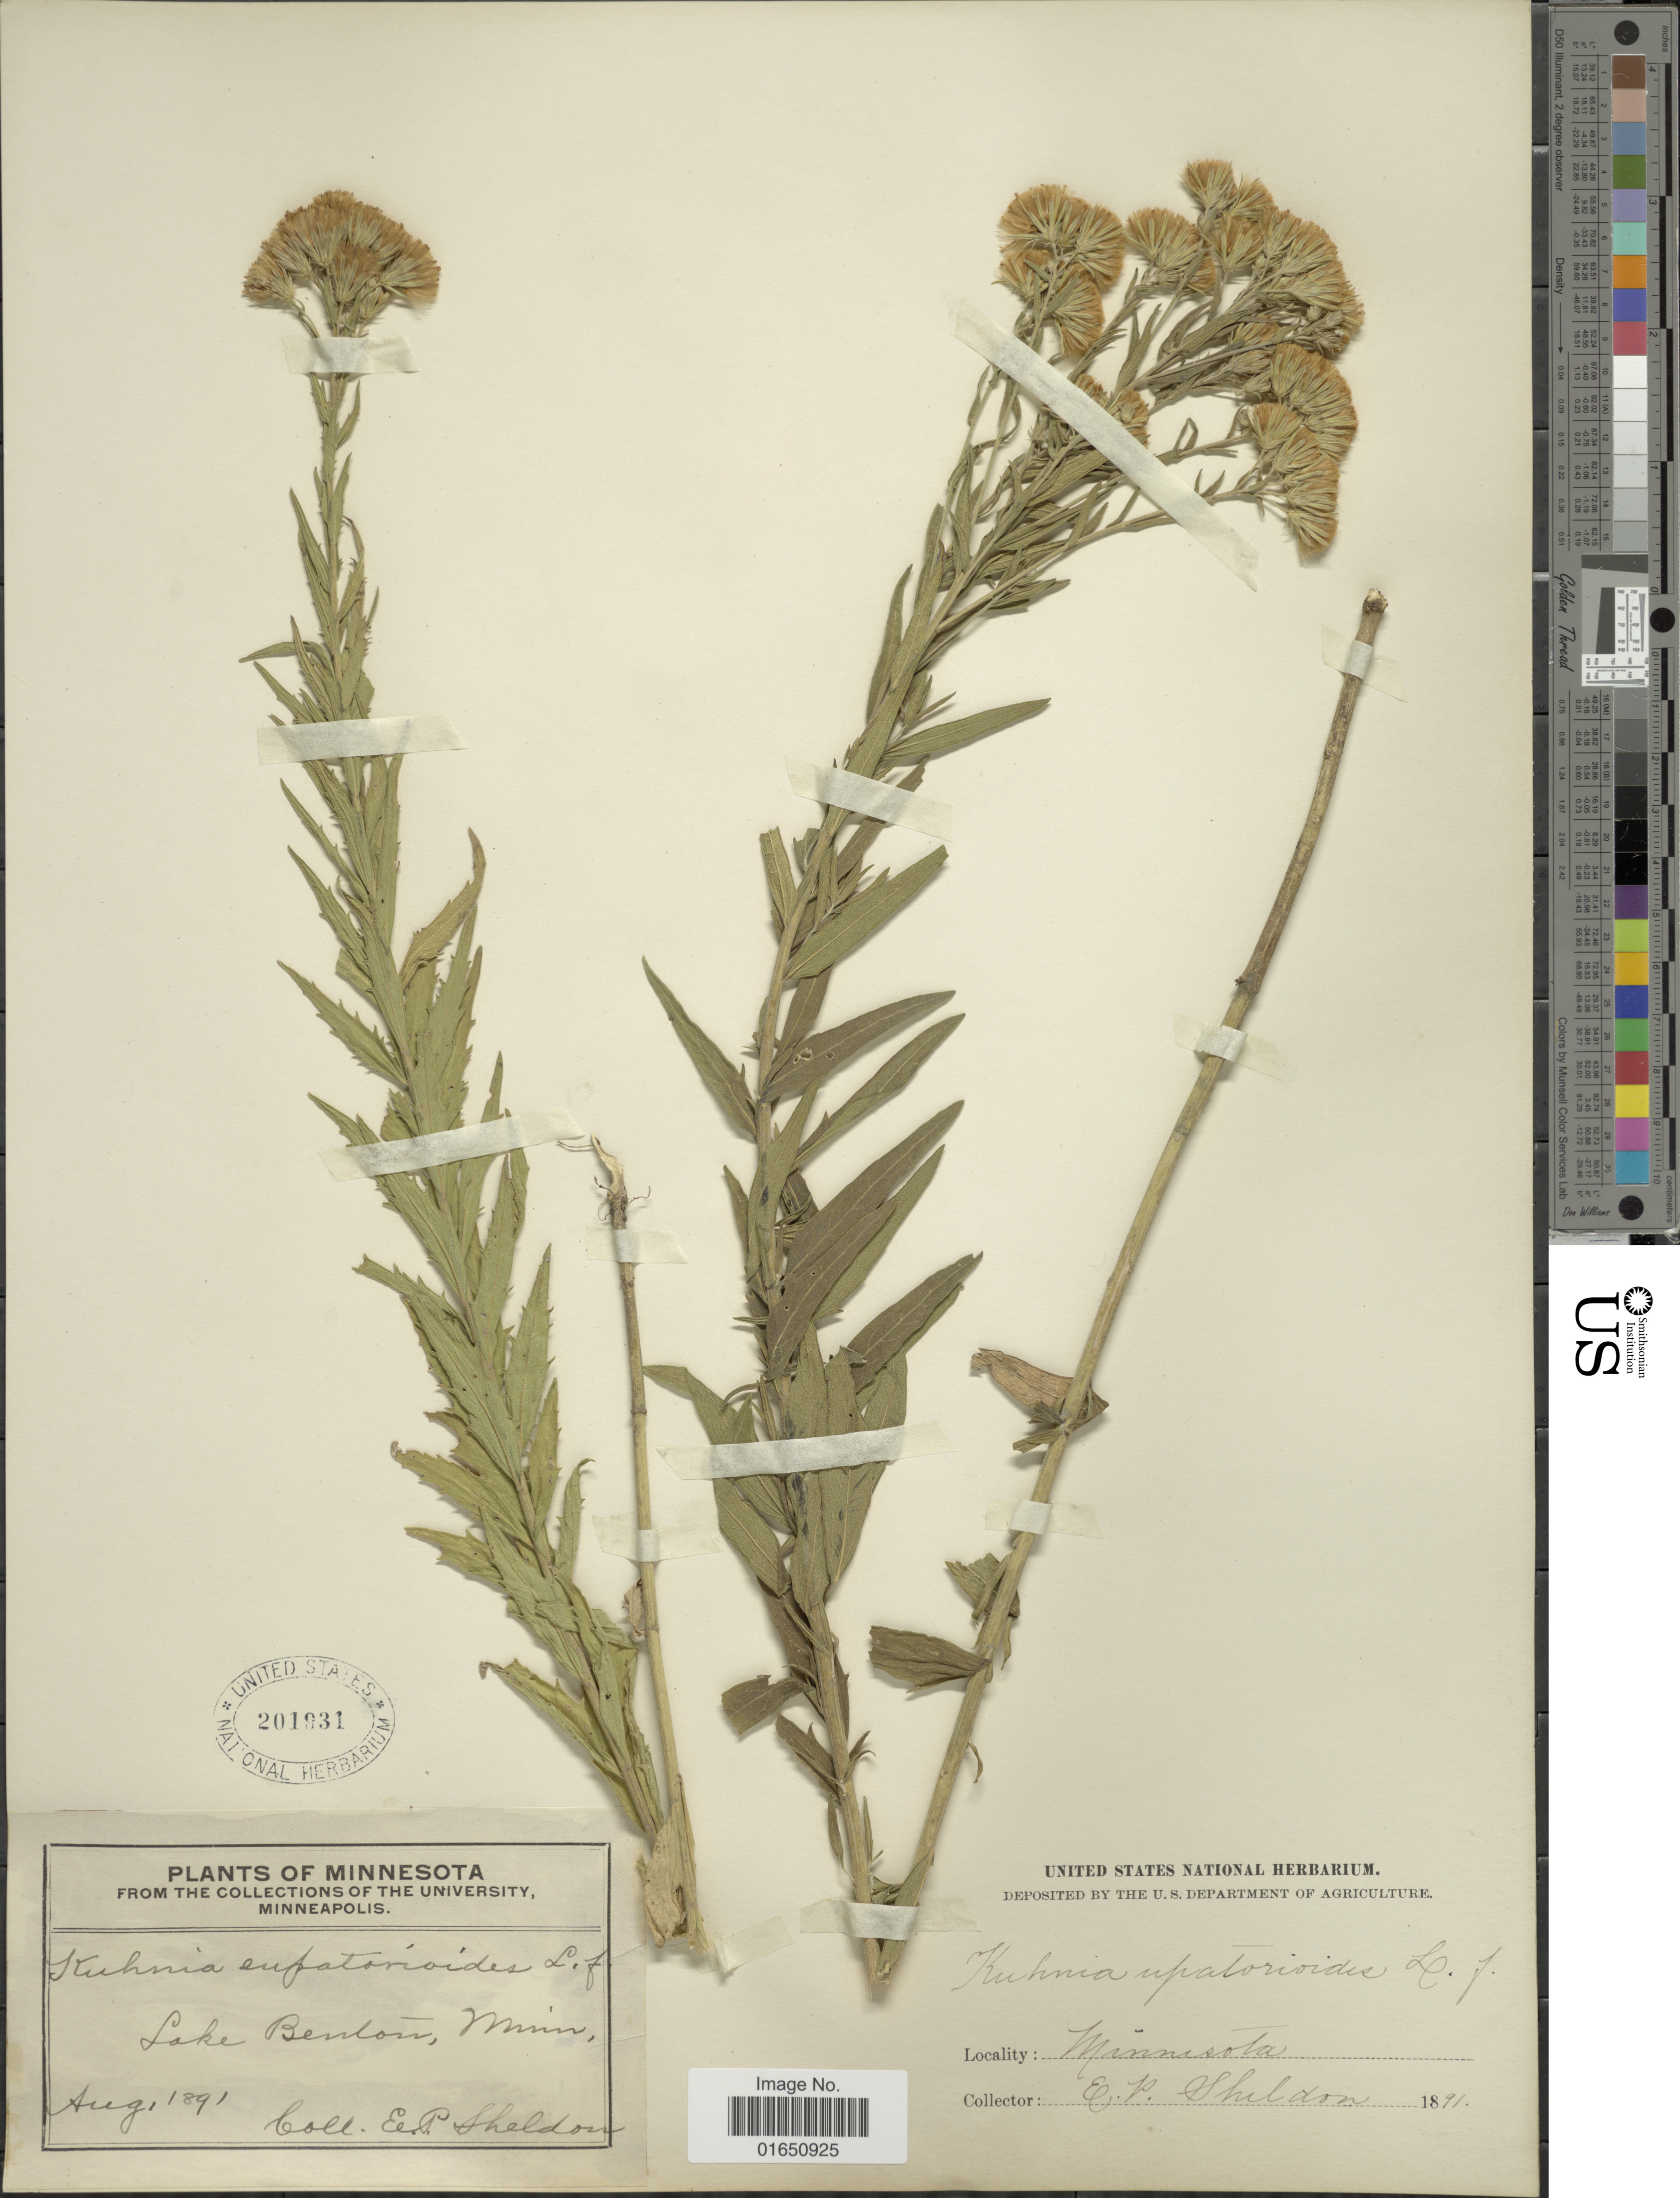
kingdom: Plantae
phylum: Tracheophyta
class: Magnoliopsida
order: Asterales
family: Asteraceae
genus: Brickellia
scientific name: Brickellia eupatorioides var. corymbulosa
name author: (Torr. & A. Gray) Shinners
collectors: E. P. Sheldon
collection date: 1891-08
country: United States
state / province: Minnesota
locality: Lake Benton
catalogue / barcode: US 201931